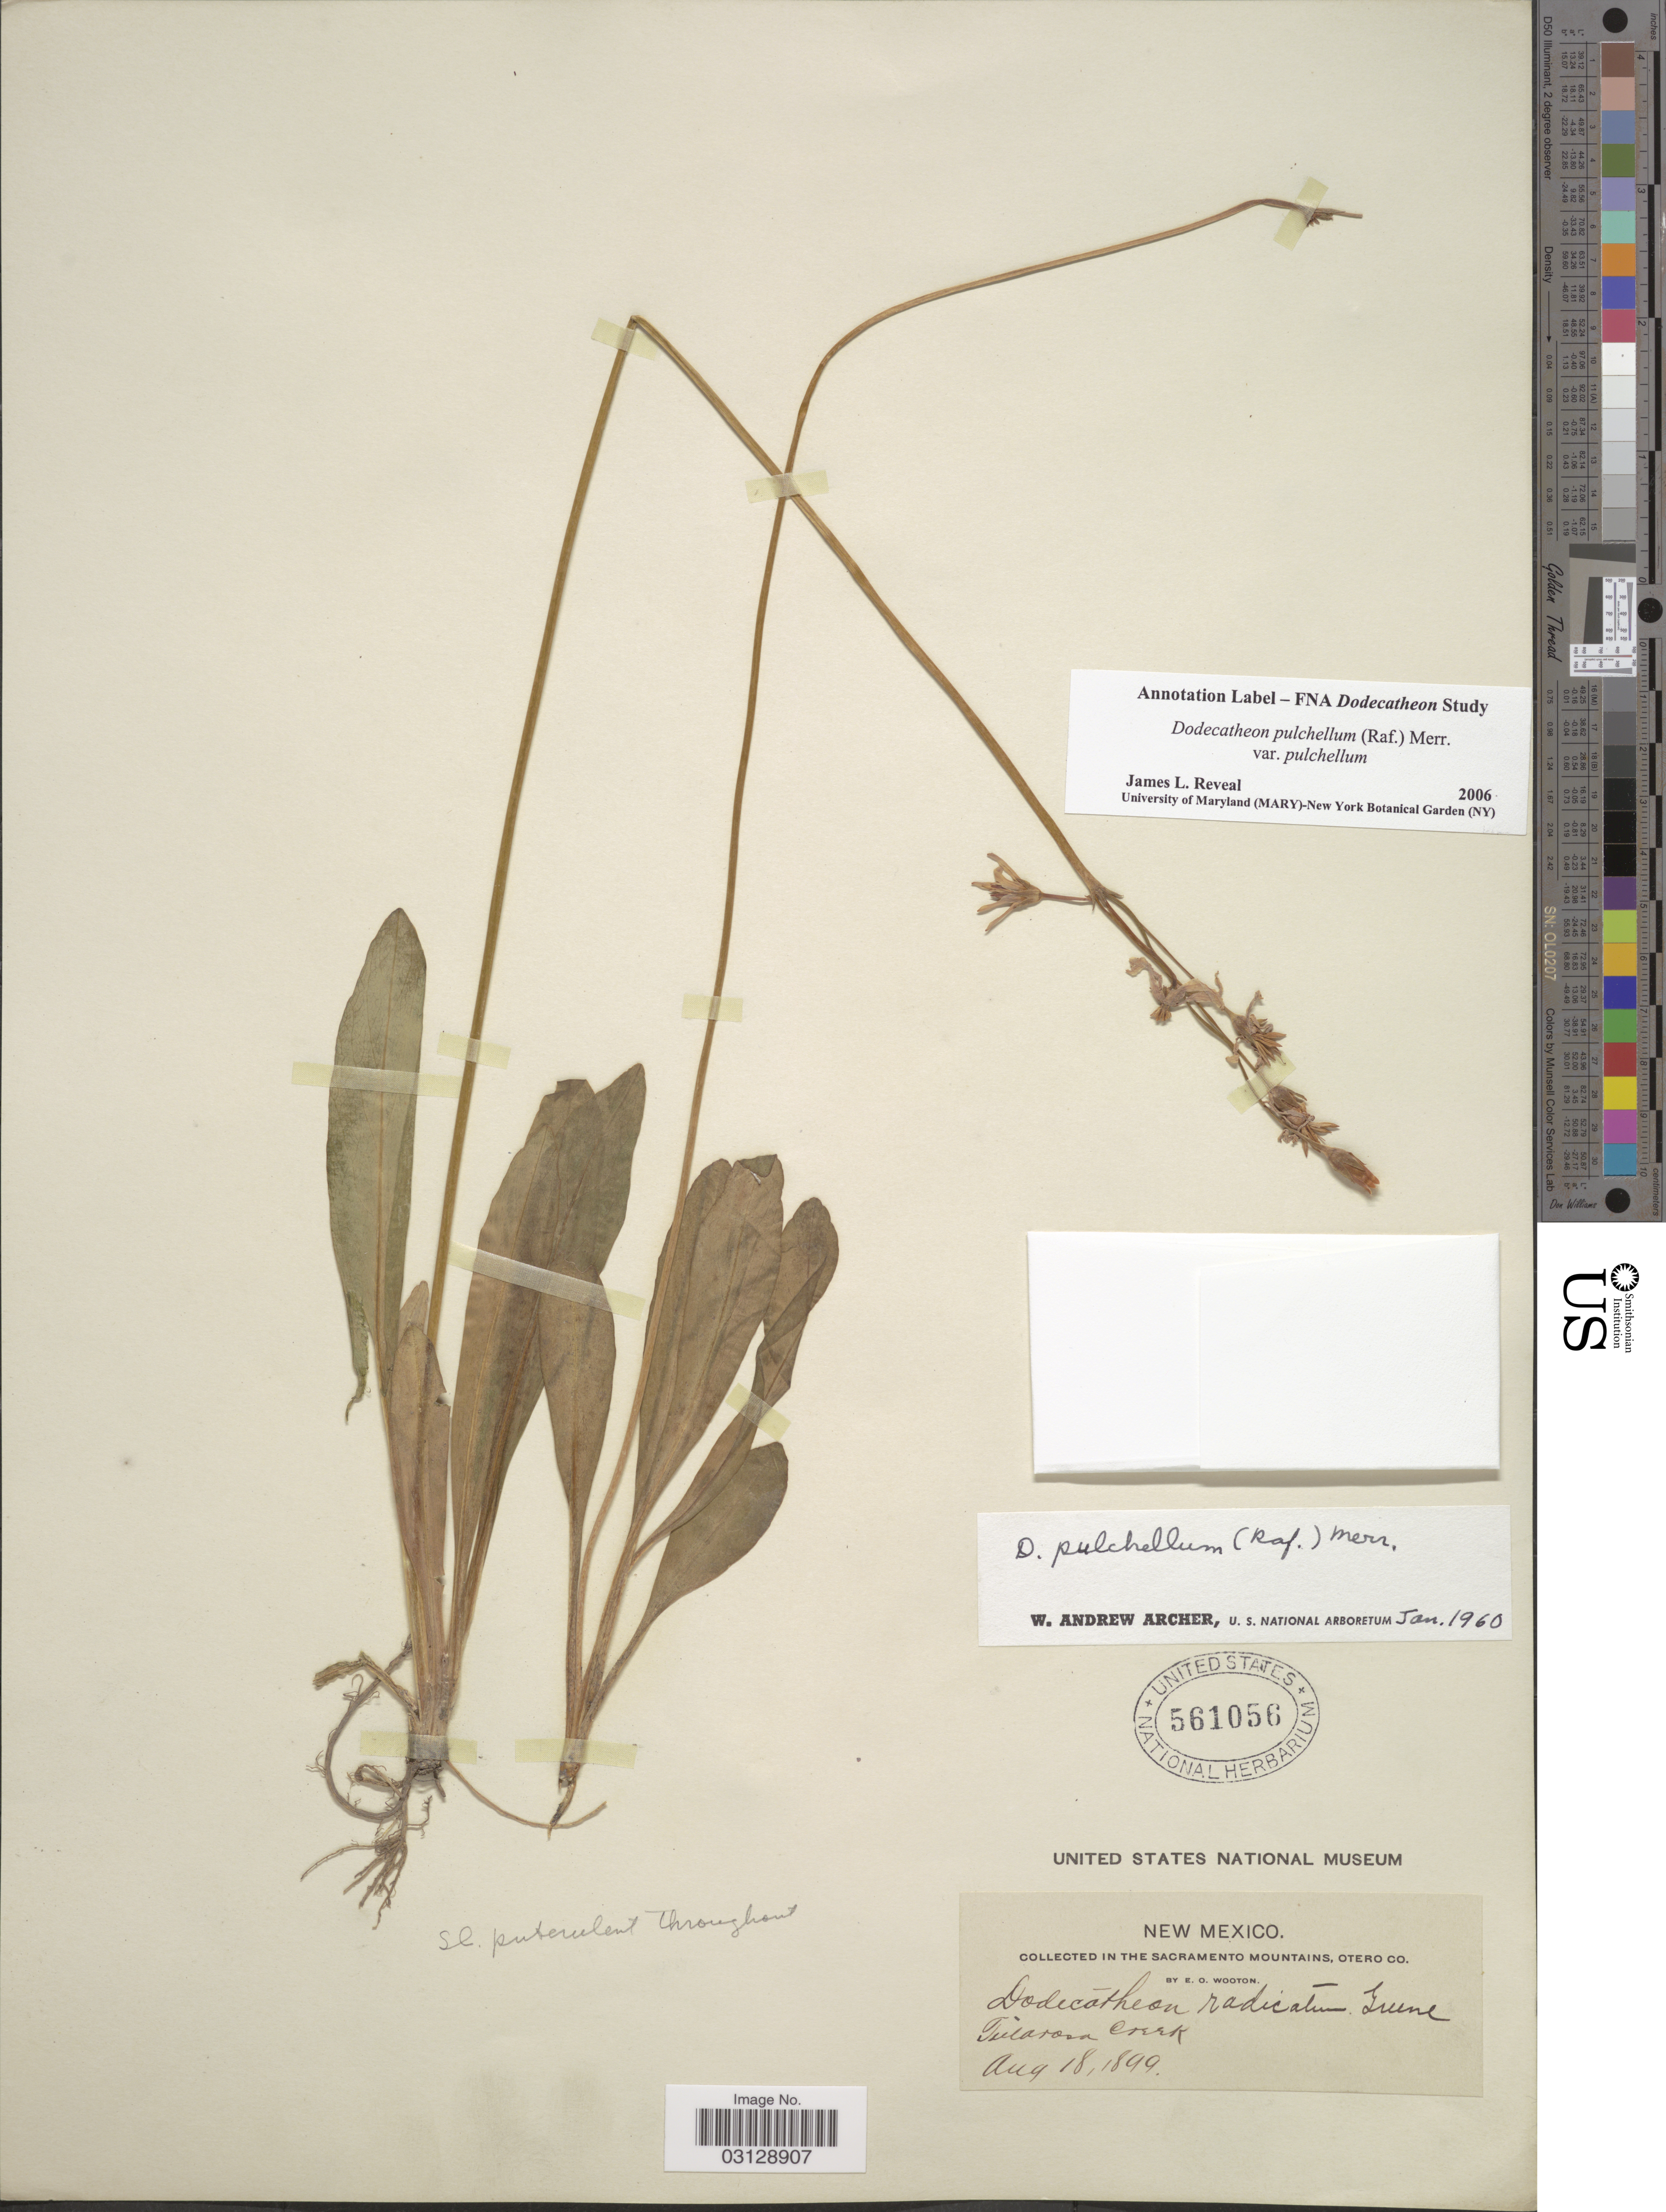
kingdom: Plantae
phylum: Tracheophyta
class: Magnoliopsida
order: Ericales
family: Primulaceae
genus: Dodecatheon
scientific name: Dodecatheon pulchellum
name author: (Raf.) Merr.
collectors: E. O. Wooton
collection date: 1899-08-18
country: United States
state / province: New Mexico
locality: The Sacramento Mountains, Otero Co. Tularosa Creek.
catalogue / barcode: US 561056